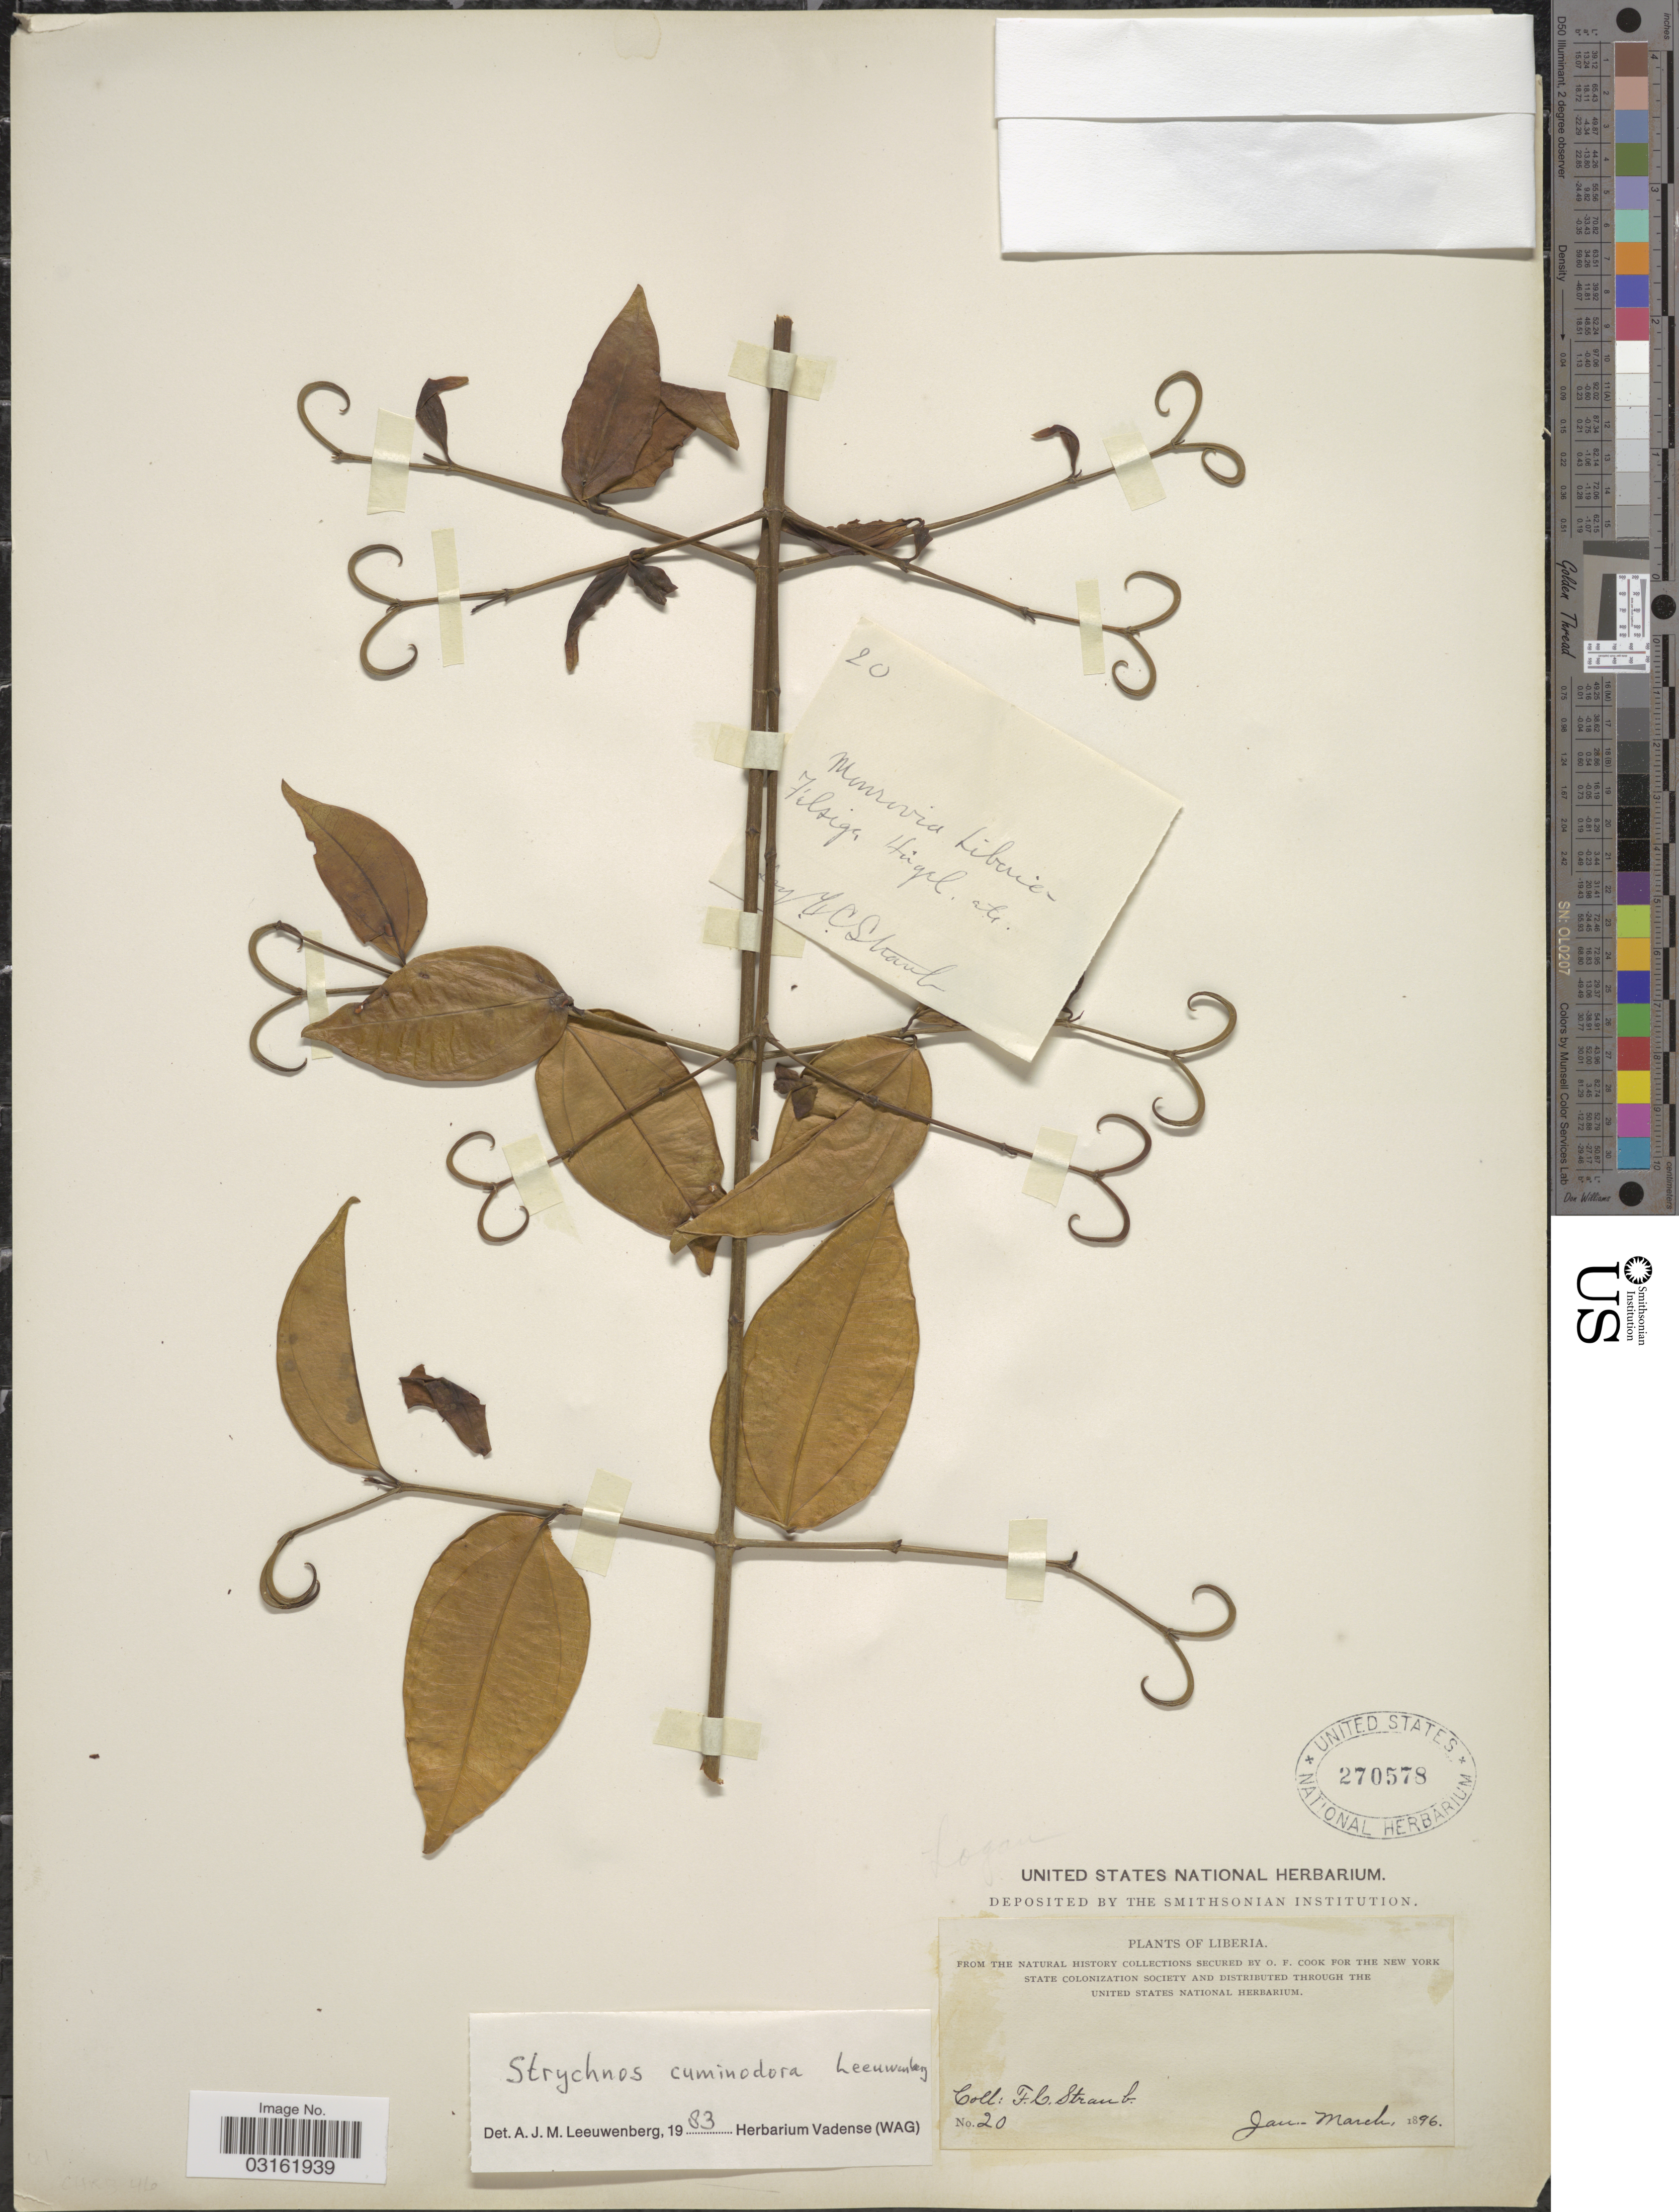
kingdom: Plantae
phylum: Tracheophyta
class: Magnoliopsida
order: Gentianales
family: Loganiaceae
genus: Strychnos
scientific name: Strychnos cuminodora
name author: Leeuwenb.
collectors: F. Straub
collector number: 20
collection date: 1896-01/1896-03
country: Liberia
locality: Monrovia Liberia. Filsiga Hügel etc.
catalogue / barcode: US 270578